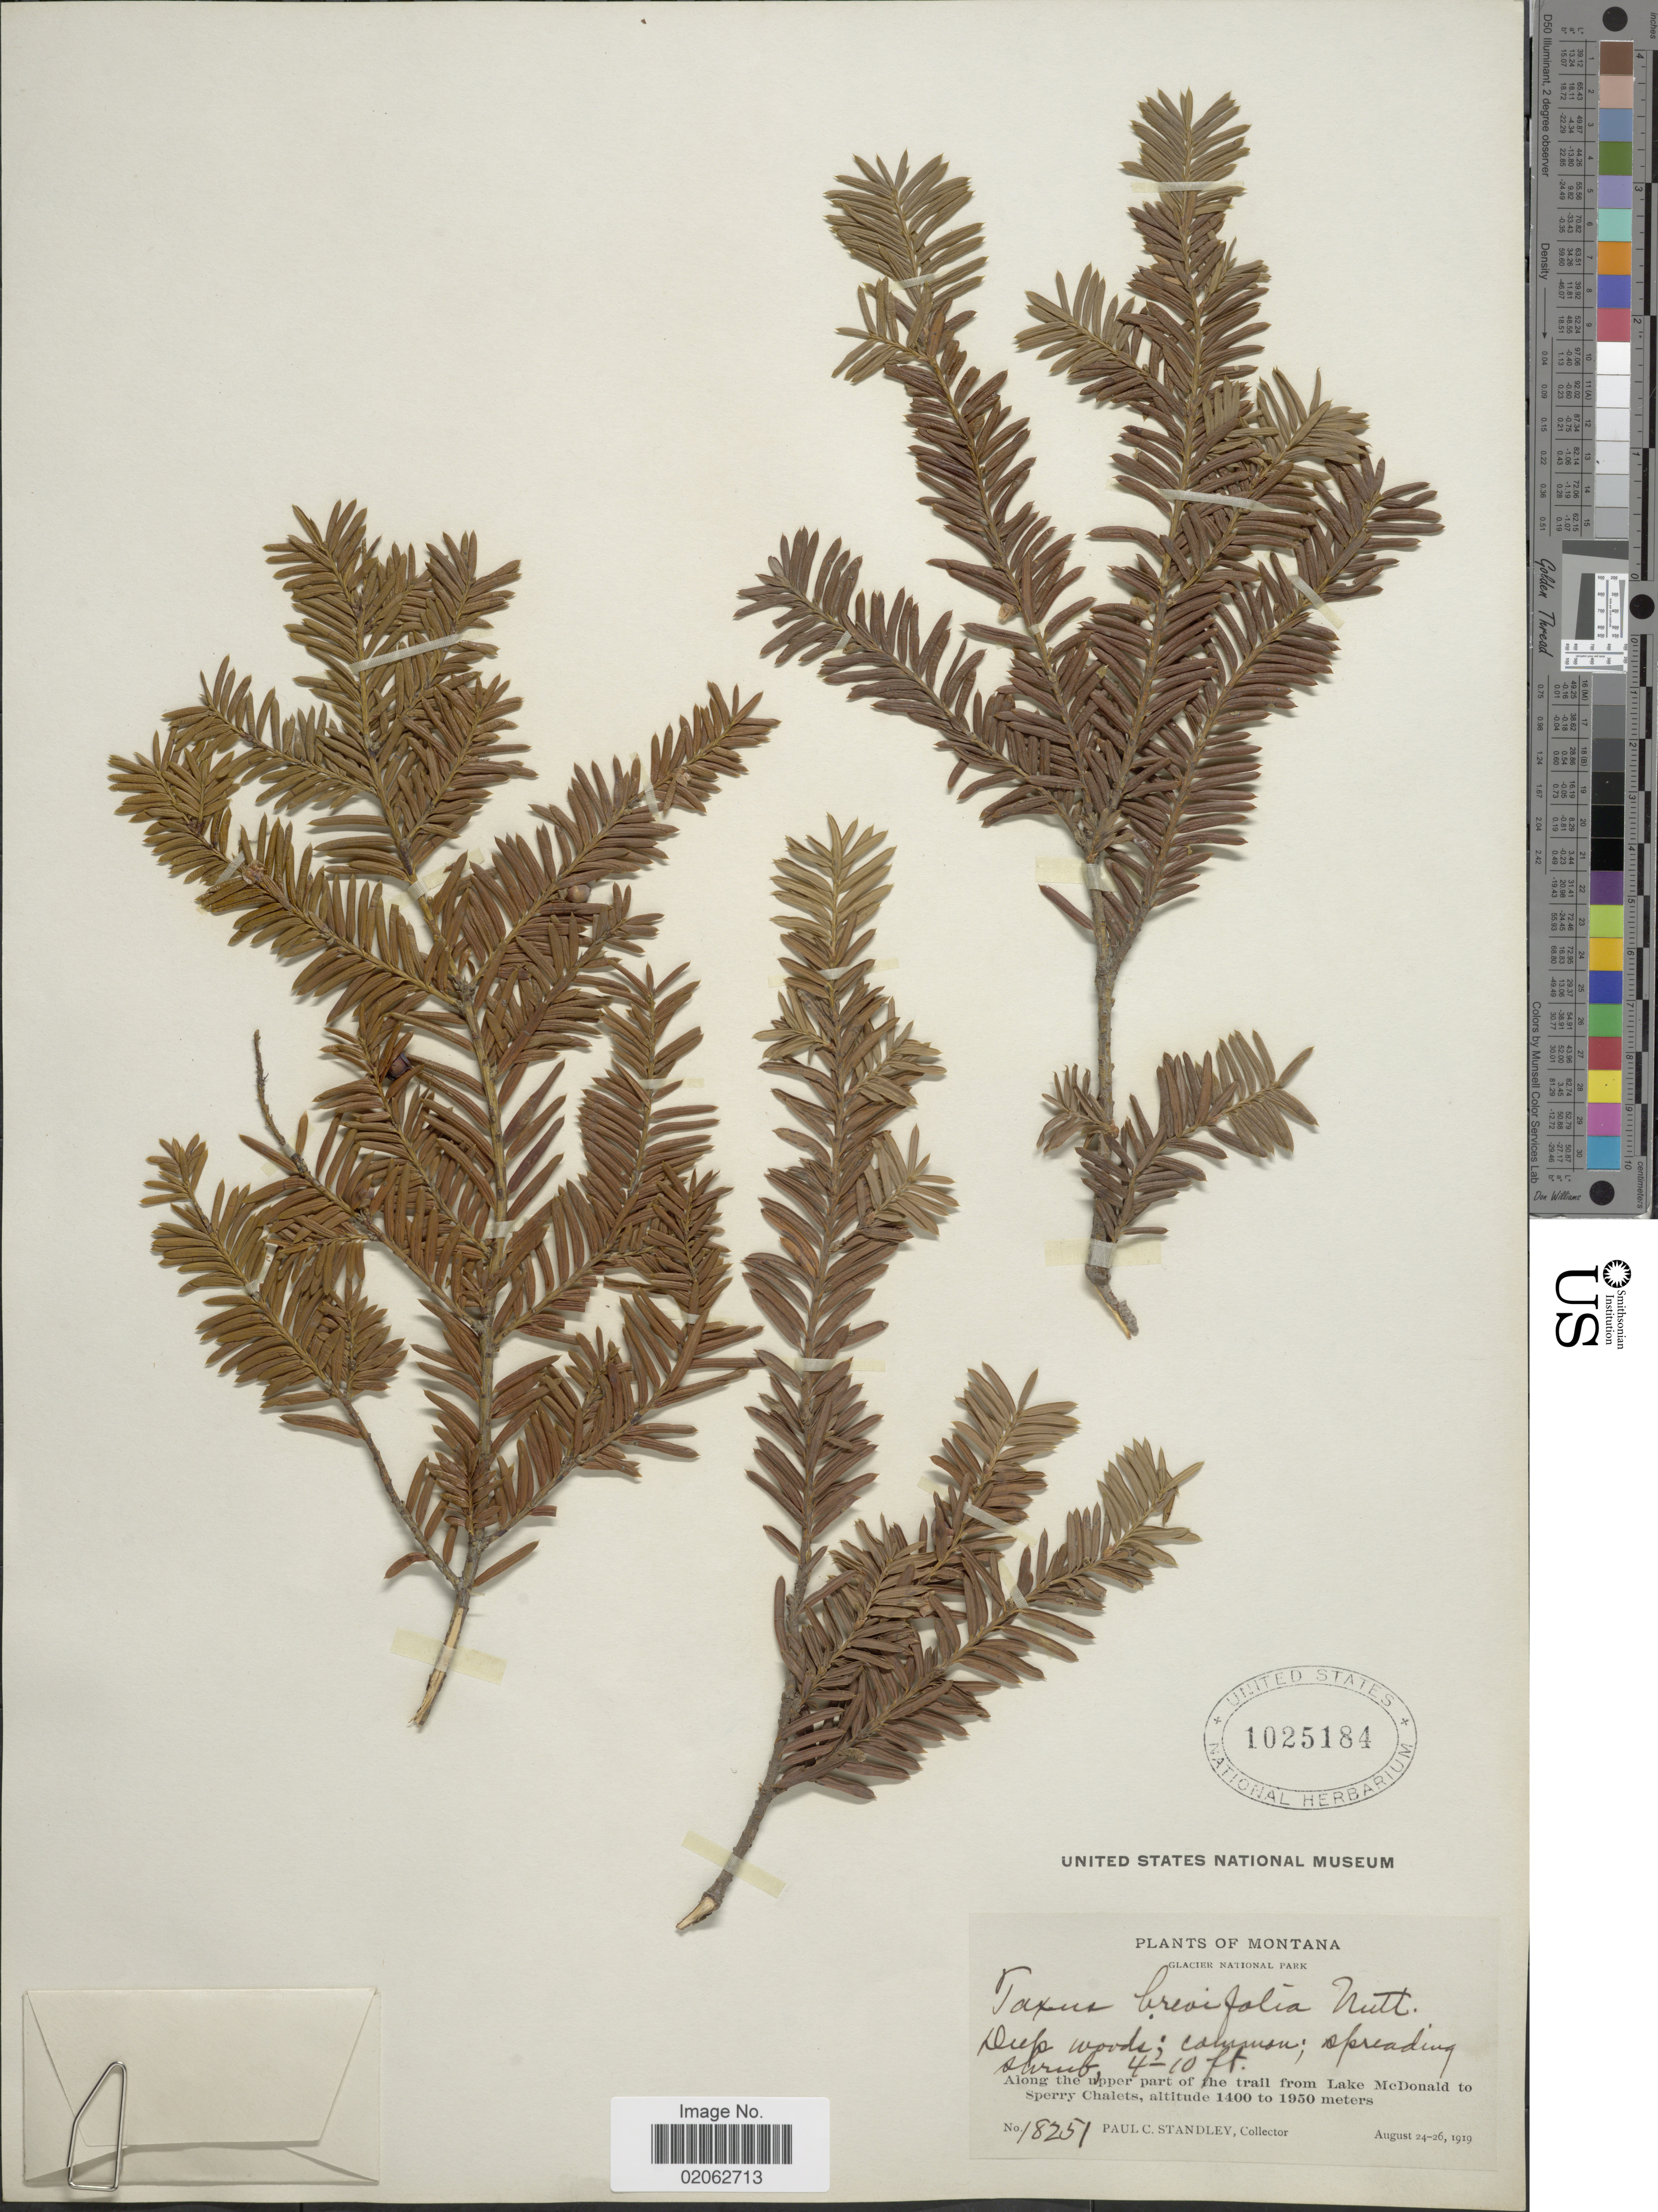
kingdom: Plantae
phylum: Tracheophyta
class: Pinopsida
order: Pinales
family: Taxaceae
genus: Taxus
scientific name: Taxus brevifolia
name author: Nutt.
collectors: P. C. Standley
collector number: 18251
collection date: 1919-08-24/1919-08-26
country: United States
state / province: Montana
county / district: Flathead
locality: Glacier National Park, along the upper part of the trail from Lake McDonald to Sperry Chalets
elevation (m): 1400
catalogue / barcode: US 1025184